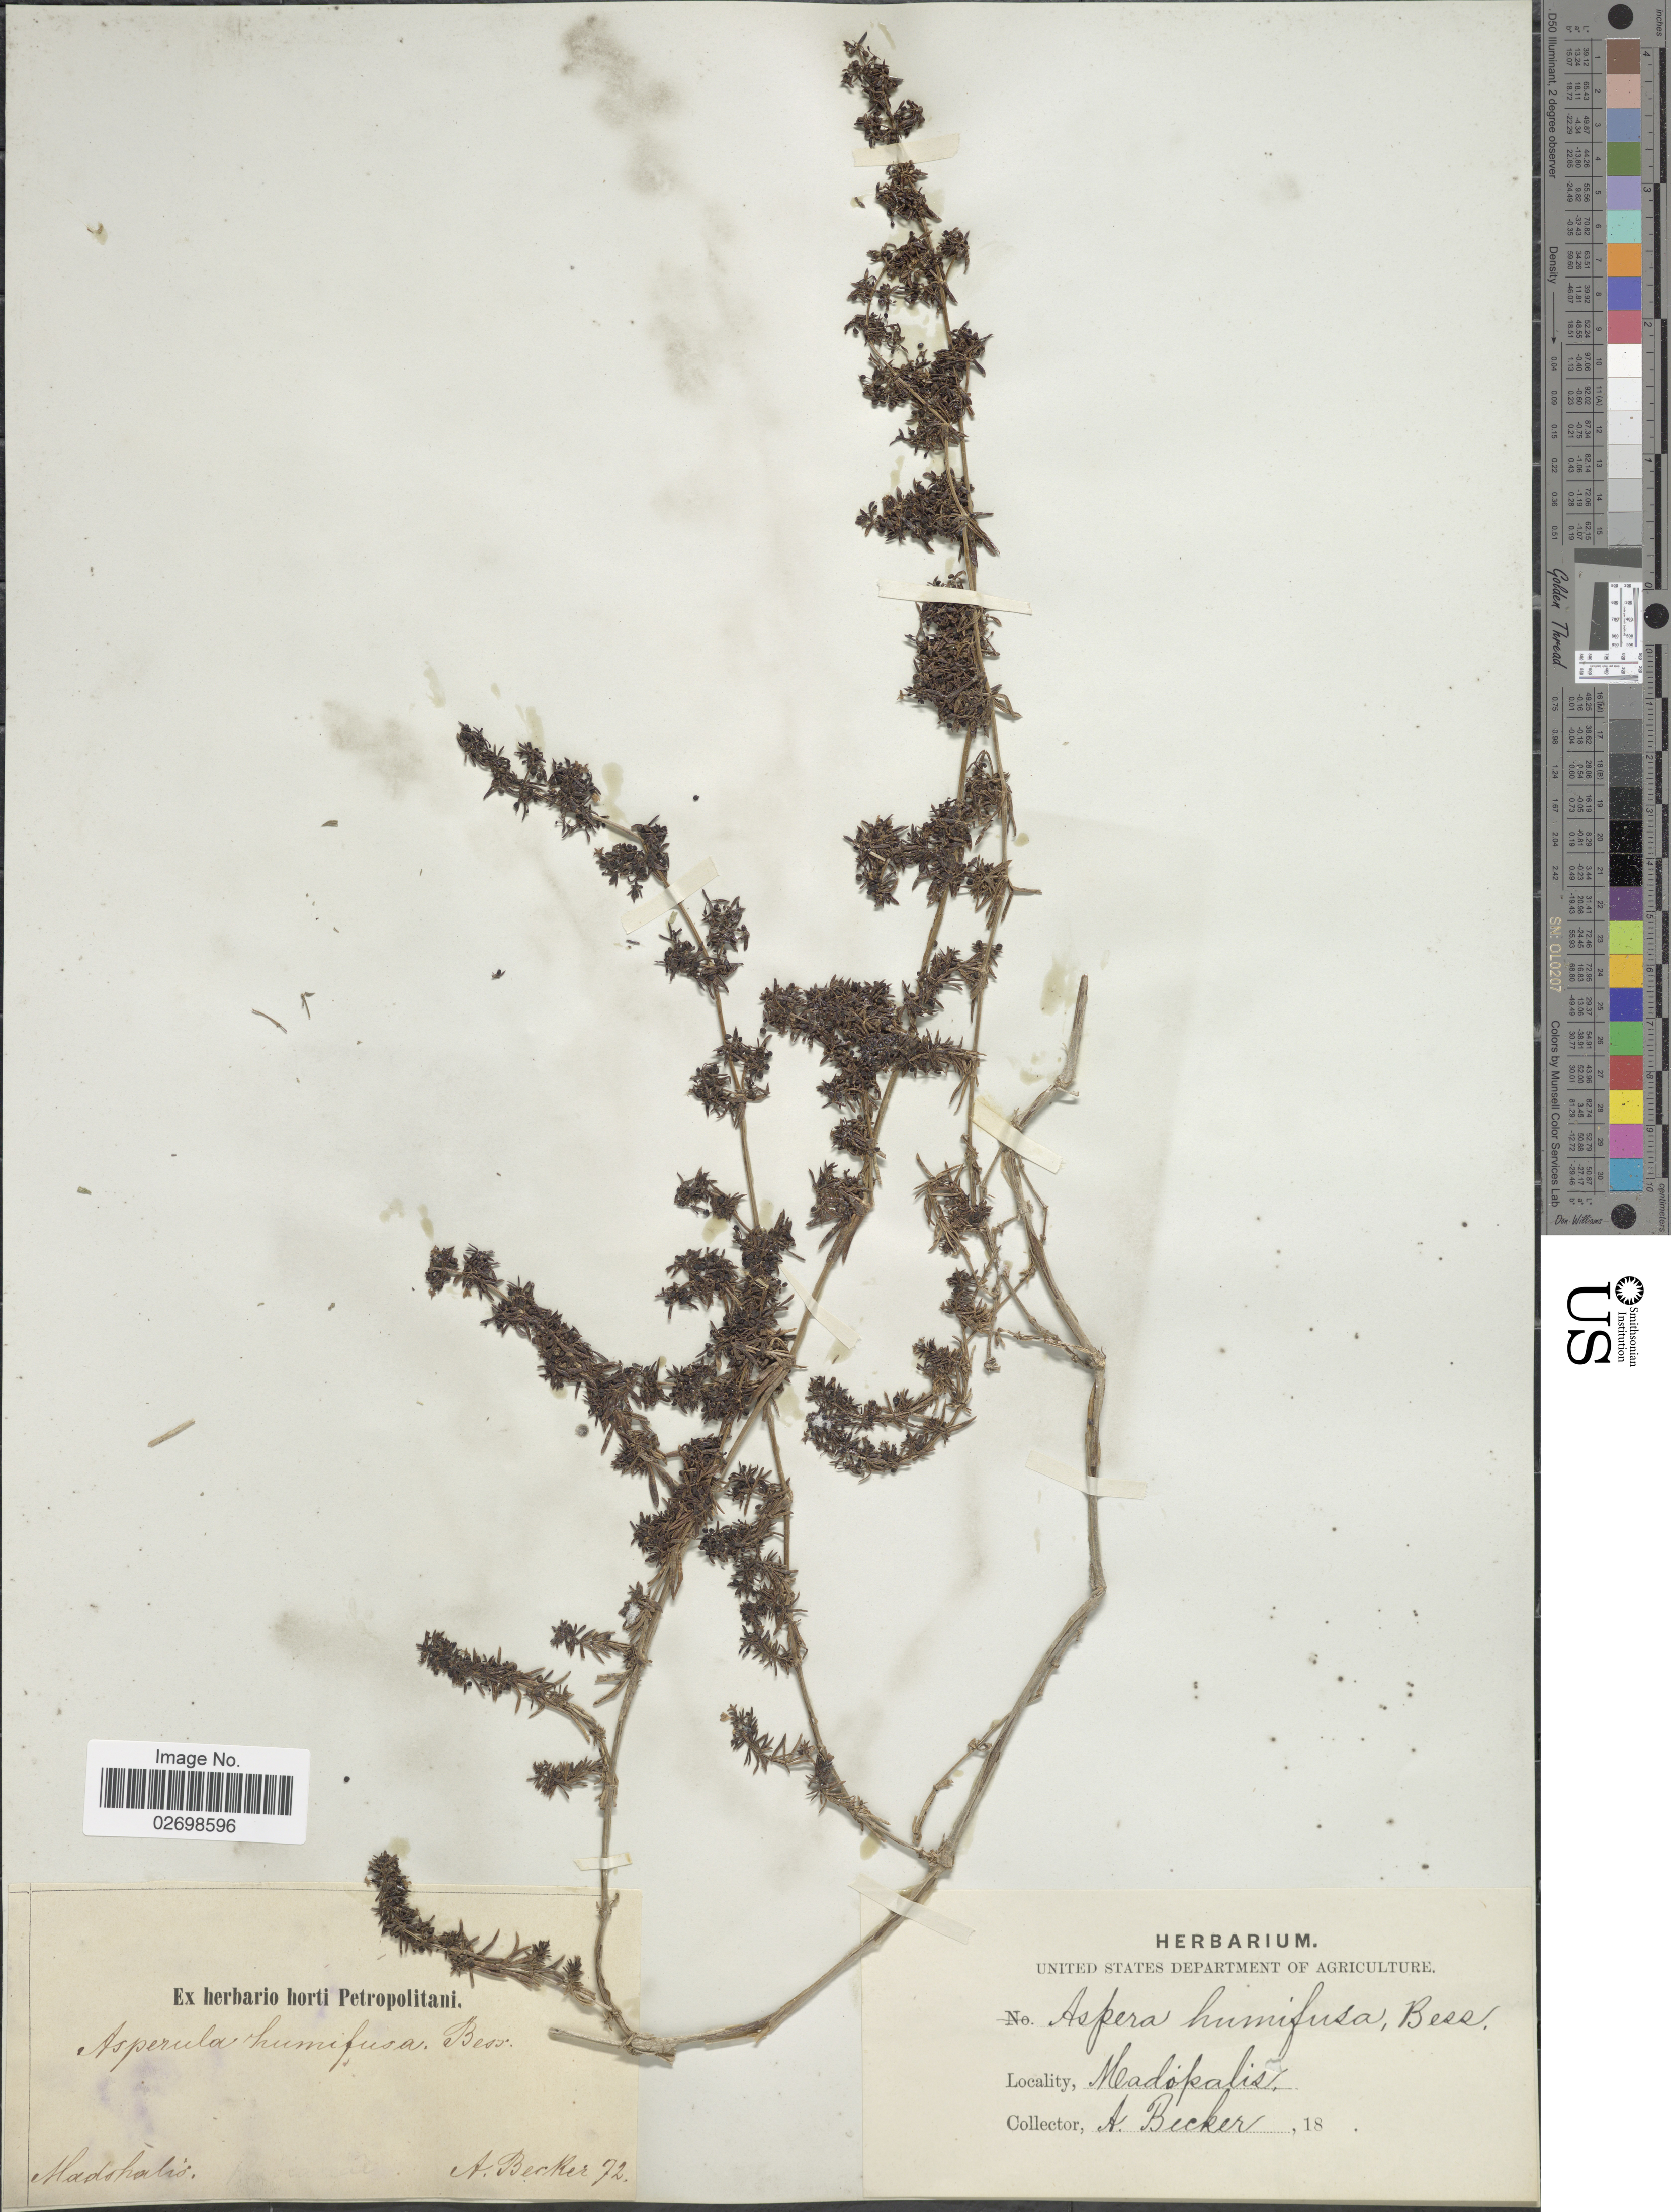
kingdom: Plantae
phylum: Tracheophyta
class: Magnoliopsida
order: Gentianales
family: Rubiaceae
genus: Galium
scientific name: Galium humifusum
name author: M. Bieb.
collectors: A. Becker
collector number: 72?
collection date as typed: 18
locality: Madopalis